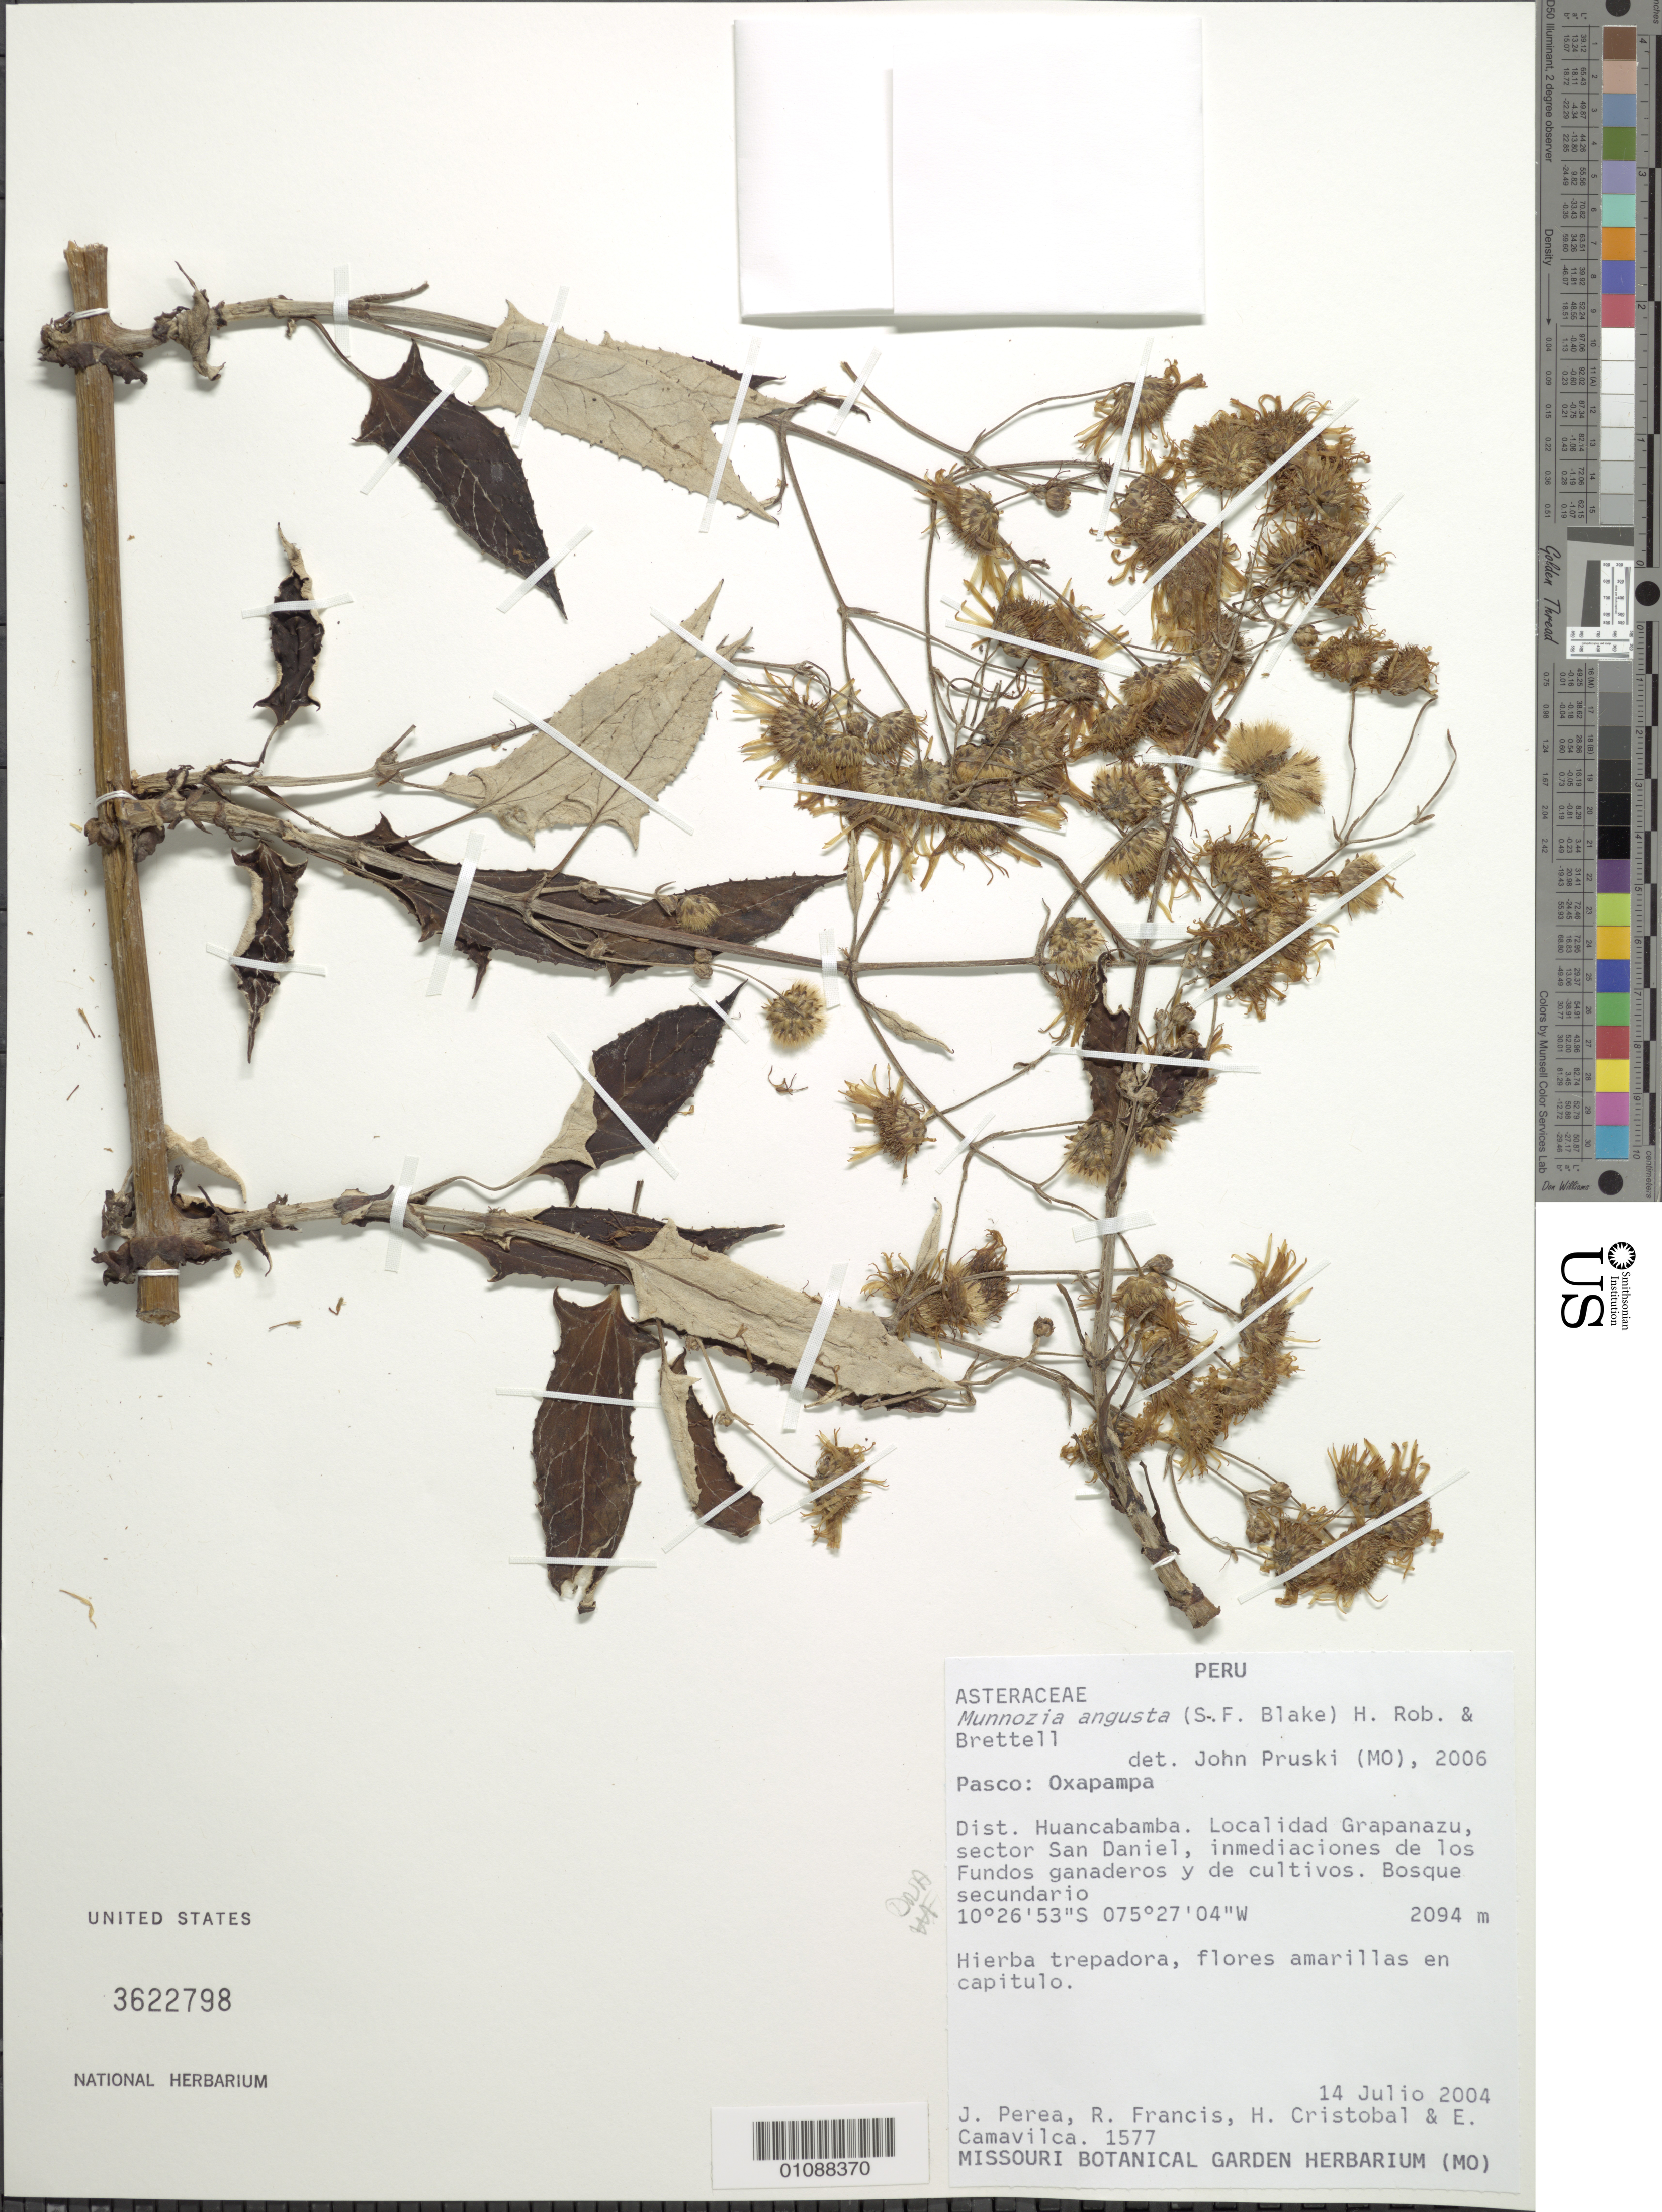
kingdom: Plantae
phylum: Tracheophyta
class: Magnoliopsida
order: Asterales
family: Asteraceae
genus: Munnozia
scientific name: Munnozia angusta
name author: (S.F. Blake) H. Rob. & Brettell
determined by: Pruski, J. F.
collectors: J. Perea, R. Francis, H. Cristobal & E. Camavilca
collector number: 1577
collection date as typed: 14 July 2004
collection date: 2004-07-14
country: Peru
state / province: Pasco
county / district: Oxapampa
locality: Dist. Huancabamba. Localidad Grapanazu, sector San Daniel, inmediaciones de los fundos ganaderos y de cultivos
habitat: Bosque secundario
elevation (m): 2094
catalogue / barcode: US 3622798